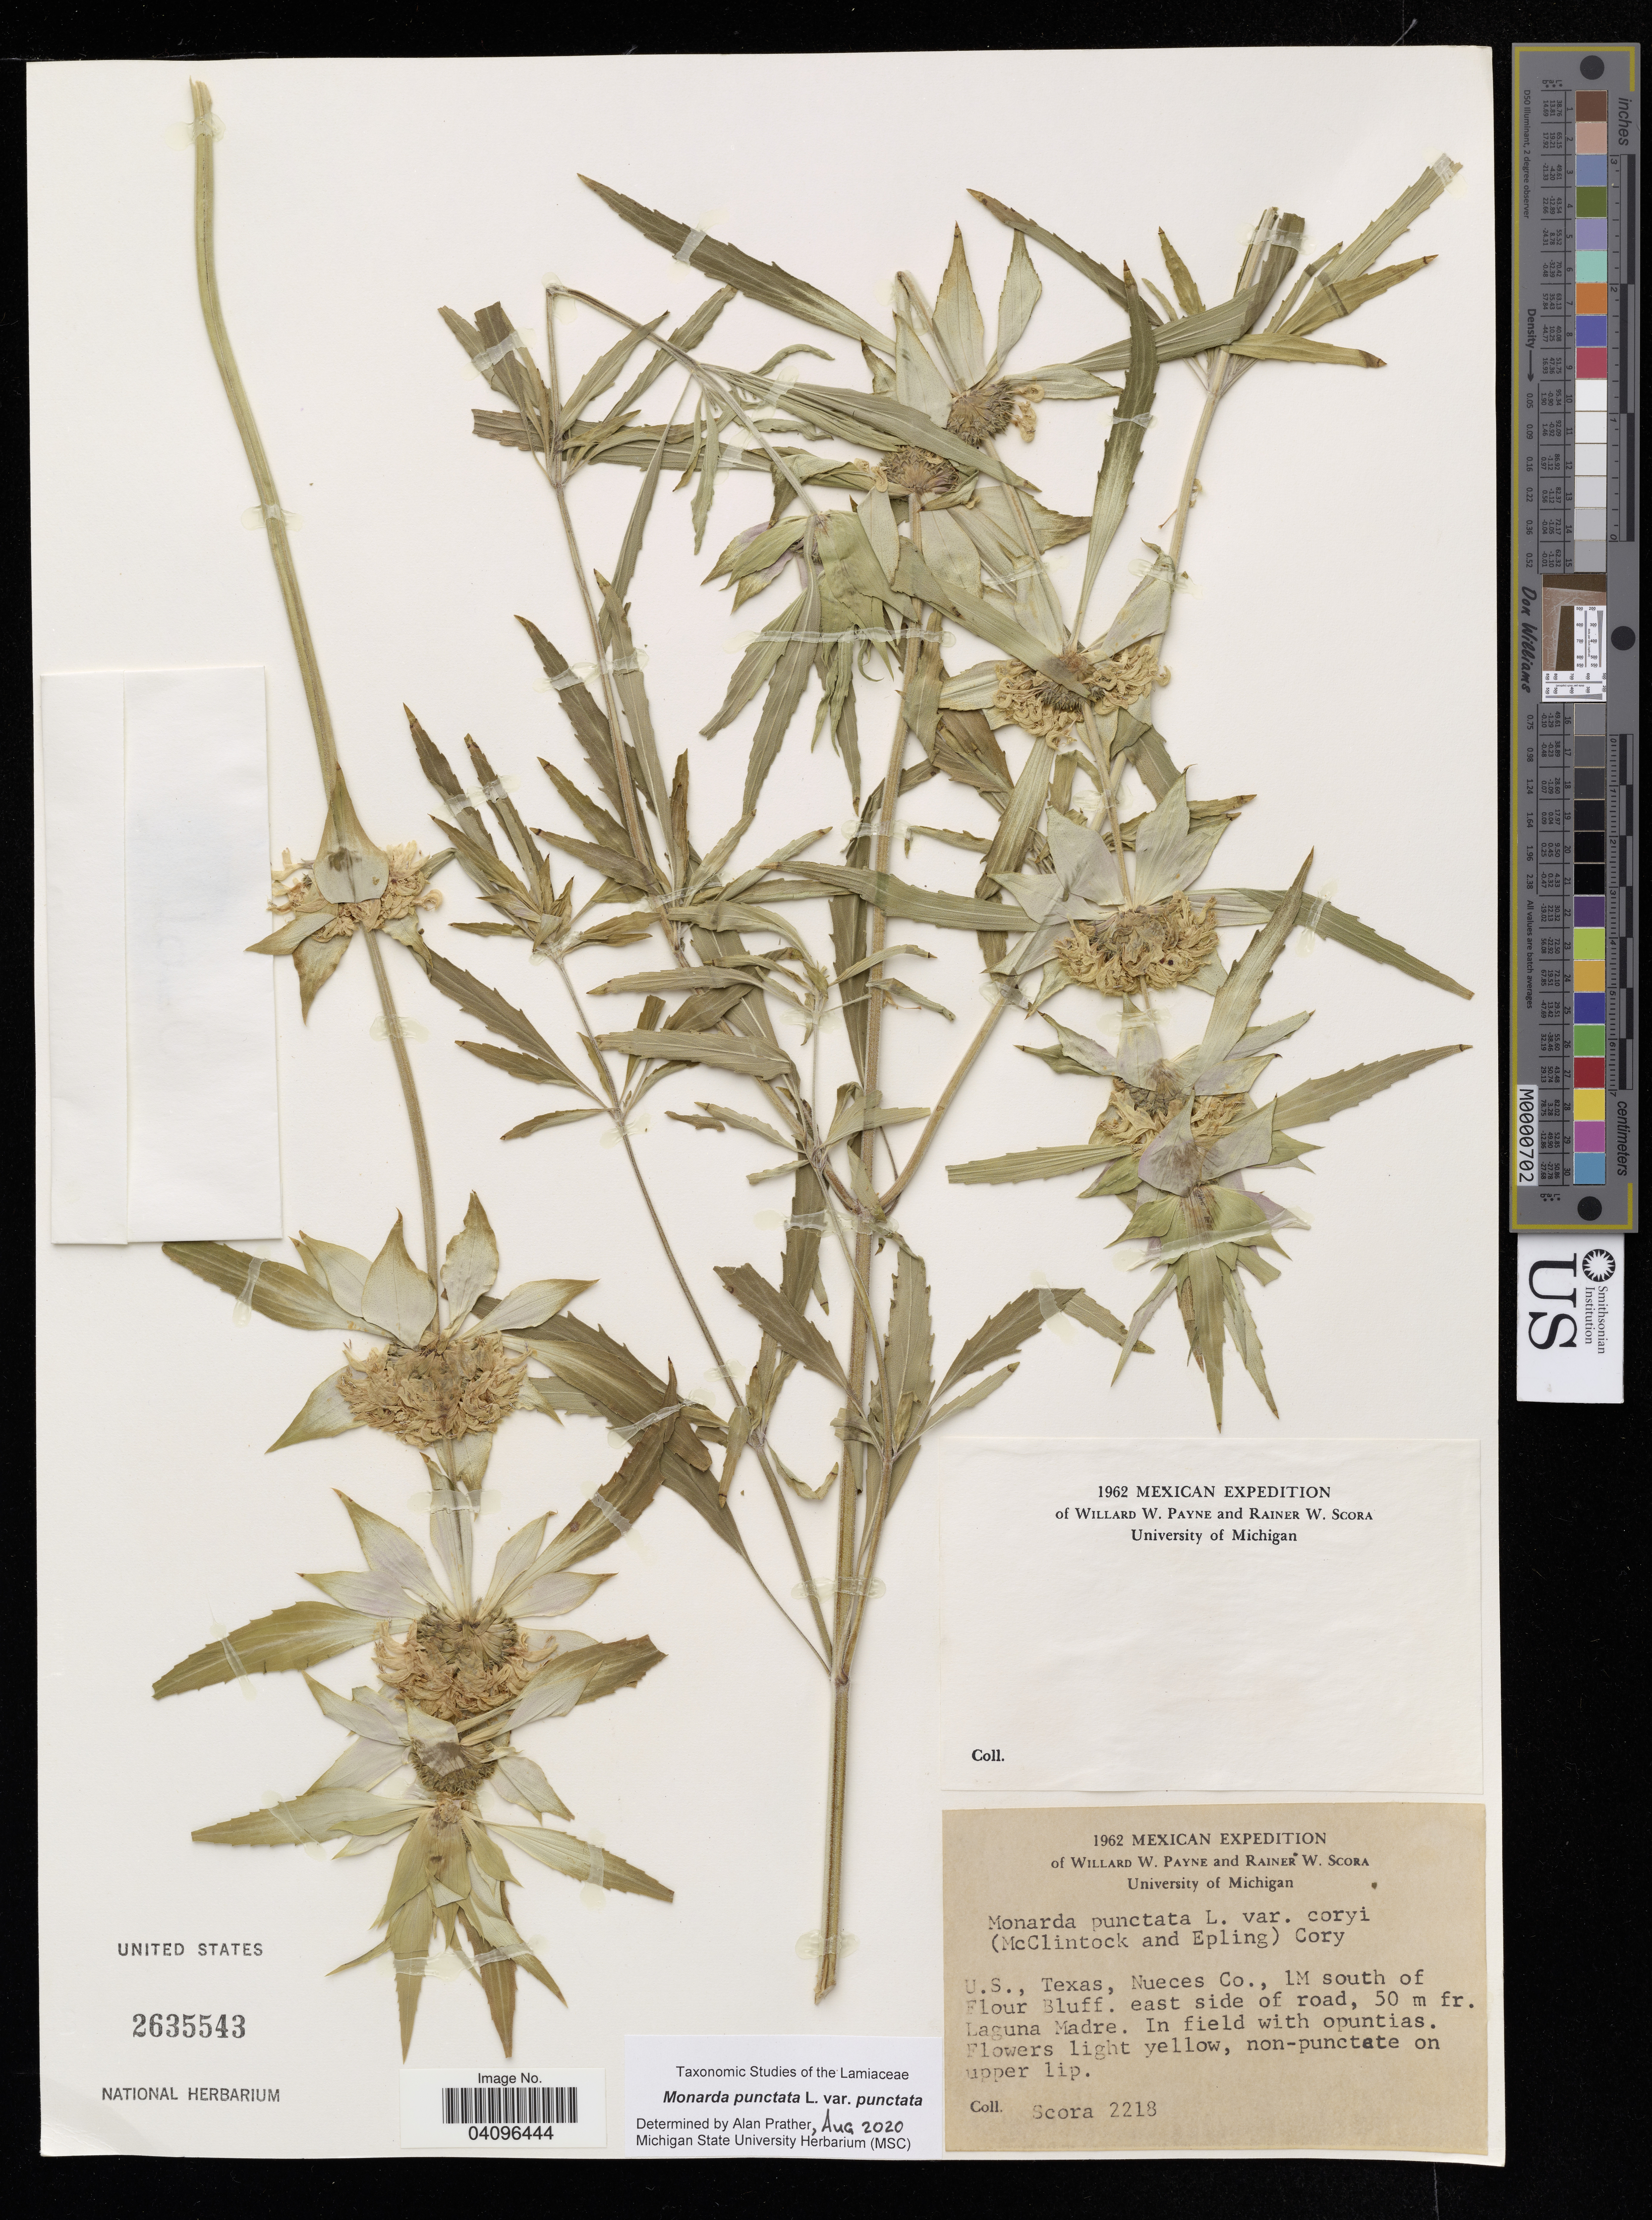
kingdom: Plantae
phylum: Tracheophyta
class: Magnoliopsida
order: Lamiales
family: Lamiaceae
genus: Monarda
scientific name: Monarda punctata var. punctata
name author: L.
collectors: R. Scora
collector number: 2218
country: United States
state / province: Texas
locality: Nueces Co., 1M south of Flour Bluff. east side of road, 50 m fr. Laguna Madre.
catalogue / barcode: US 2635543